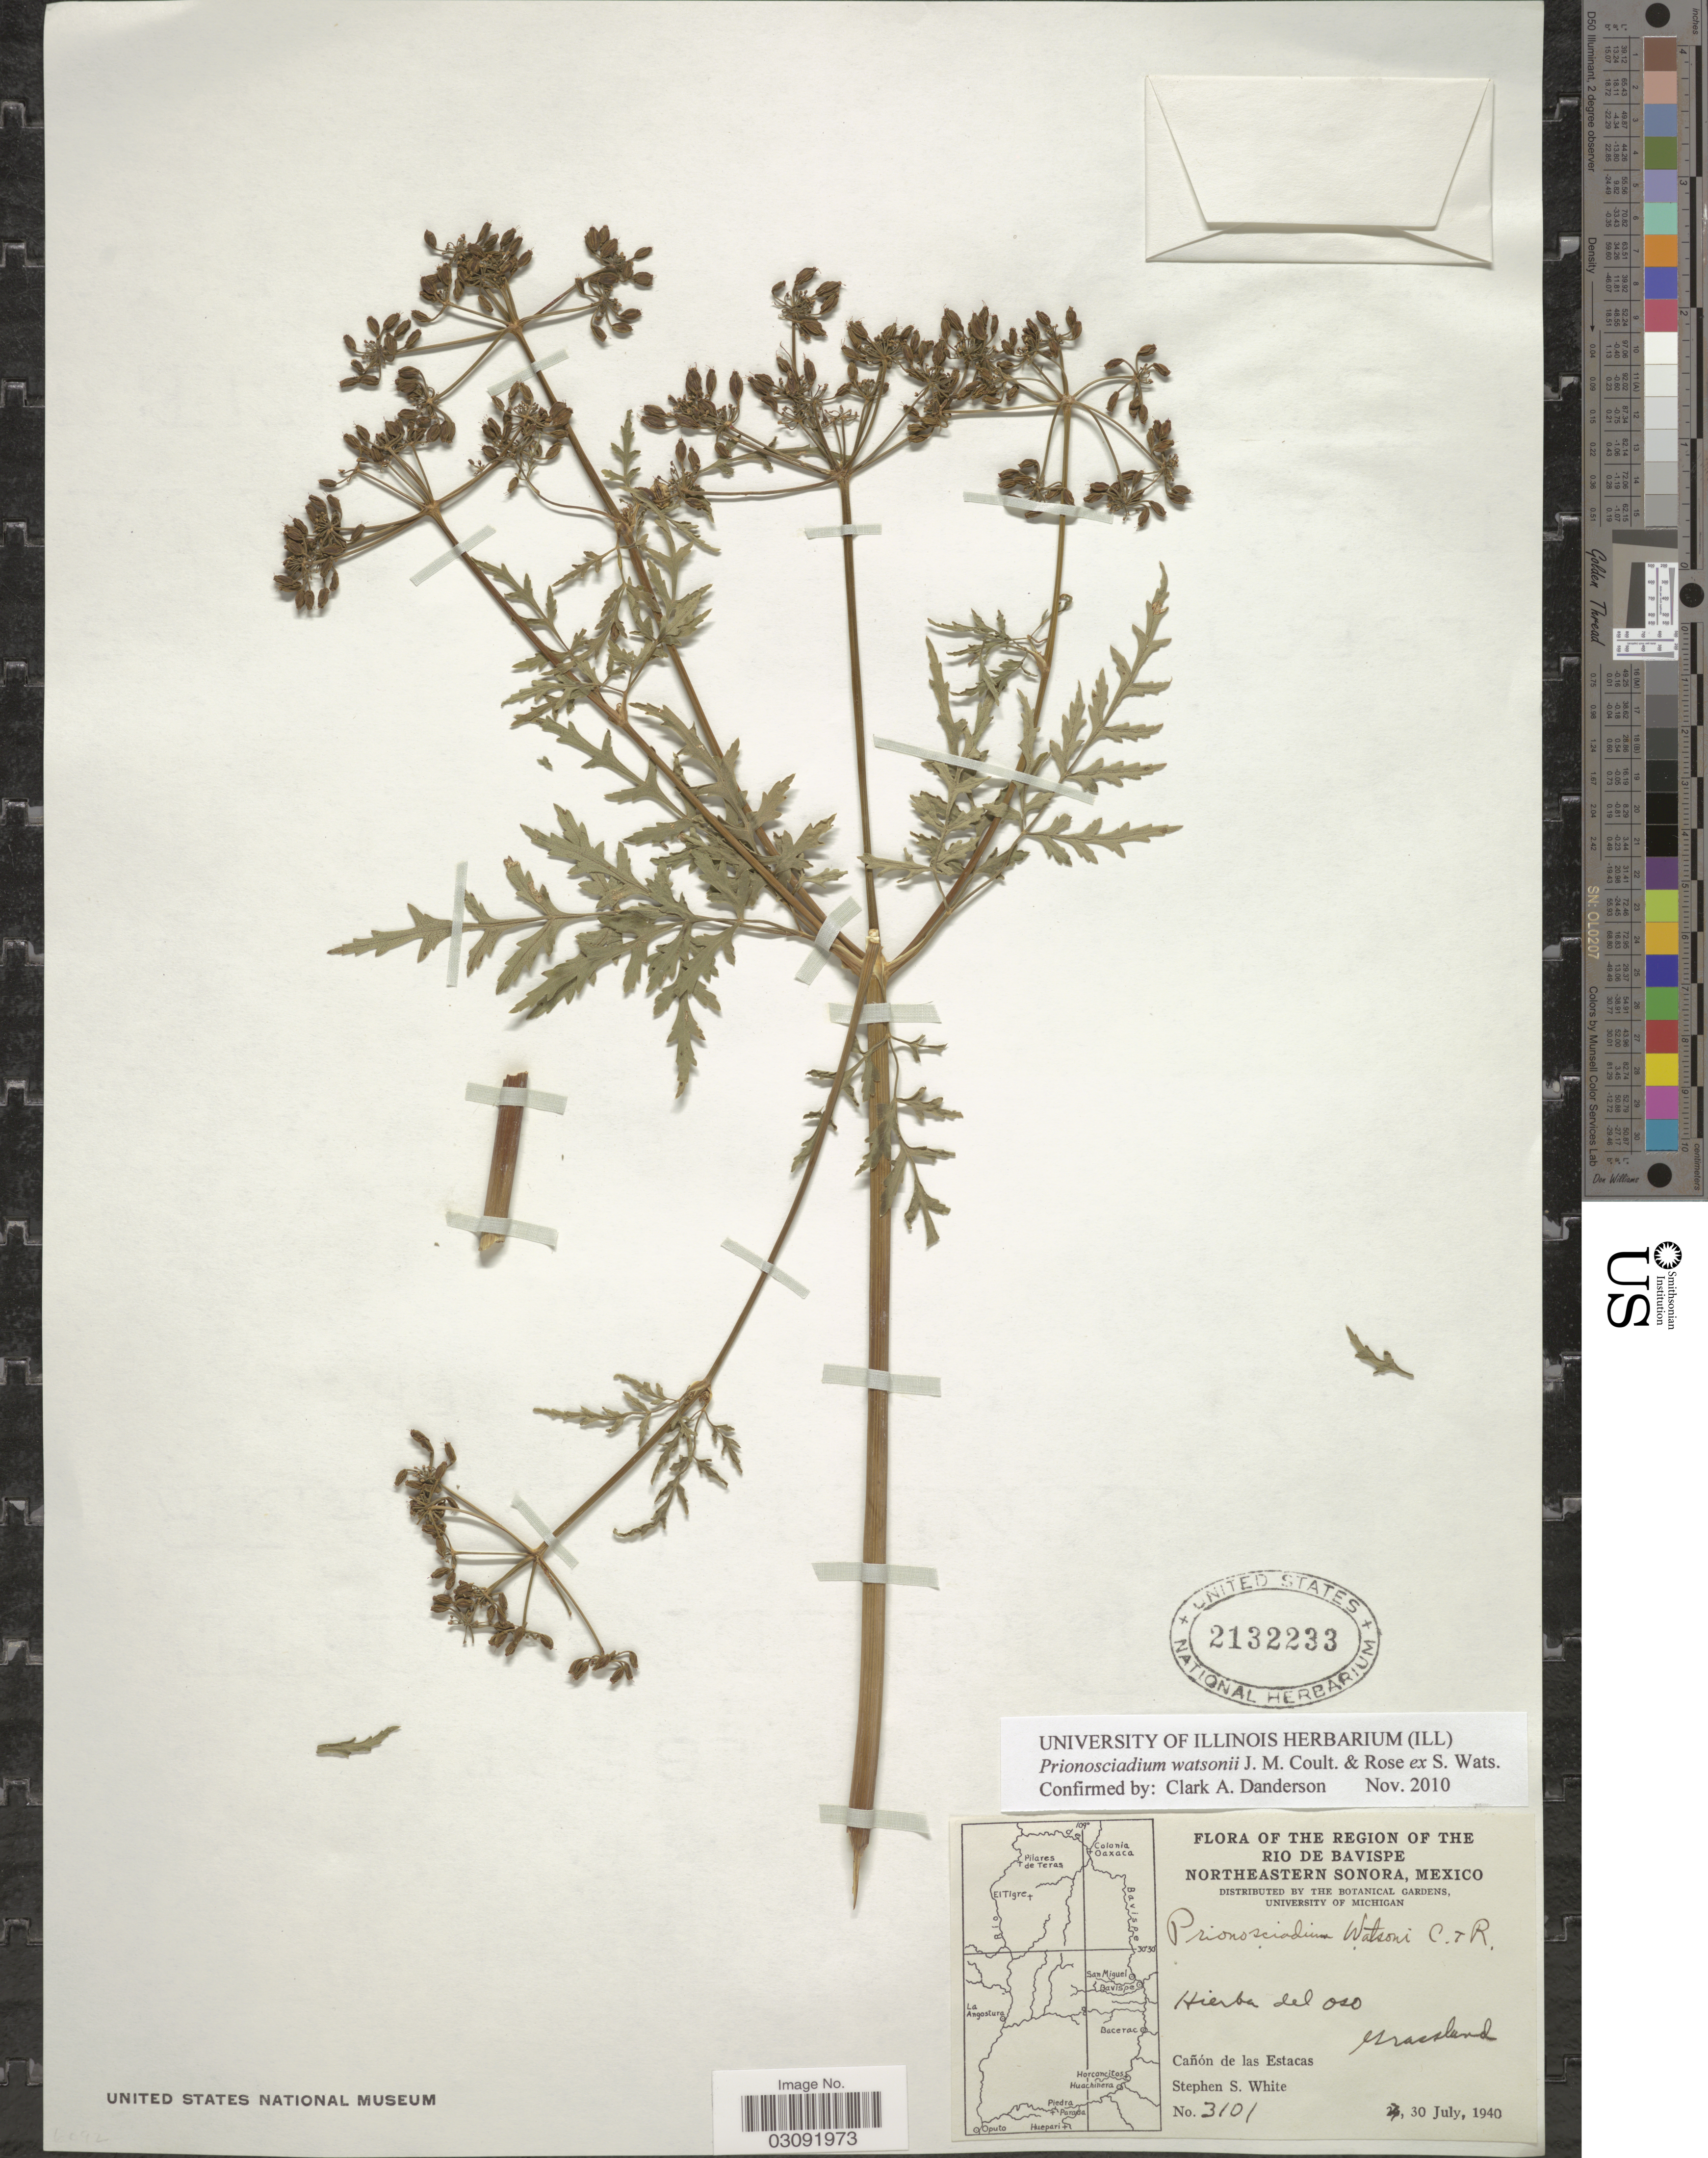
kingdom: Plantae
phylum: Tracheophyta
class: Magnoliopsida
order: Apiales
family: Apiaceae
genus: Prionosciadium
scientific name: Prionosciadium watsonii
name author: J.M. Coult. & Rose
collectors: S. S. White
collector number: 3101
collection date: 1940-07-30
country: Mexico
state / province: Sonora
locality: Region of the Rio de Bavispe. Northeastern Sonora. Cañón de las Estacas.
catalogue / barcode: US 2132233